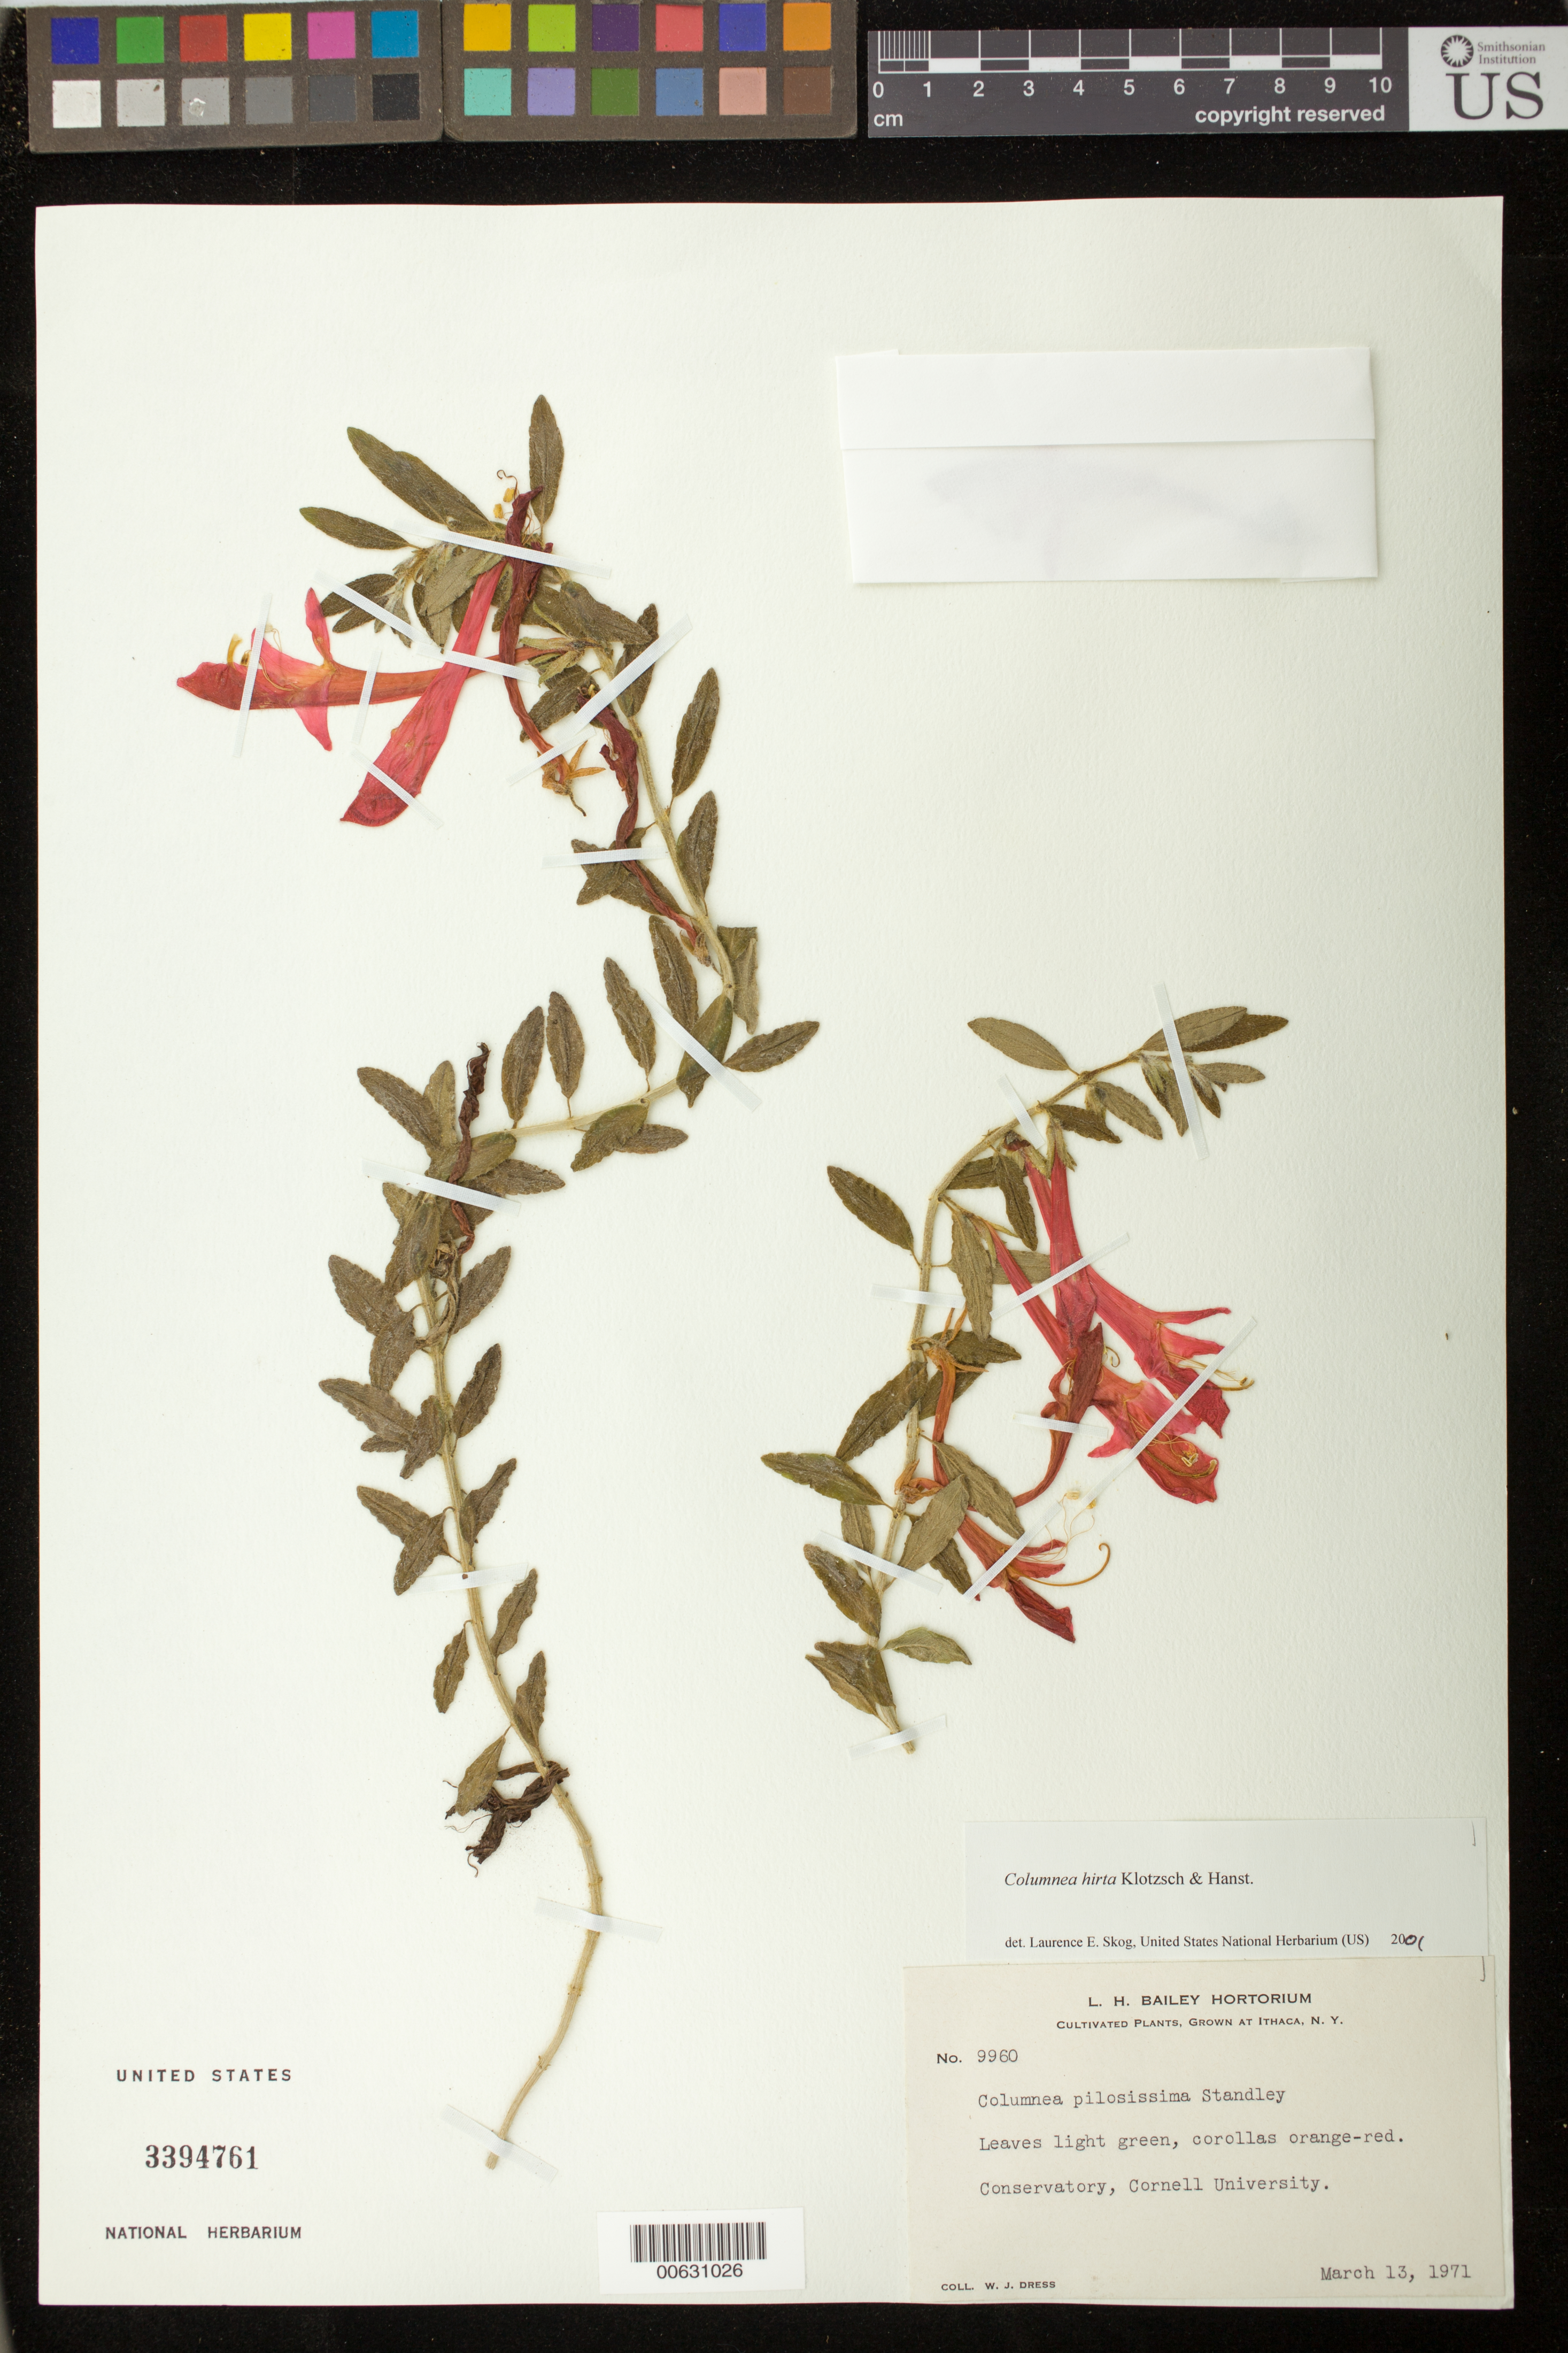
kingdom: Plantae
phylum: Tracheophyta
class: Magnoliopsida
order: Lamiales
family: Gesneriaceae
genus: Columnea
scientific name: Columnea hirta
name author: Klotzsch & Hanst.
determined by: Skog, Laurence E.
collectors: W. Dress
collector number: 9960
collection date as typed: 13 Mar 1971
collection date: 1971-03-13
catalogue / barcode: US 3394761